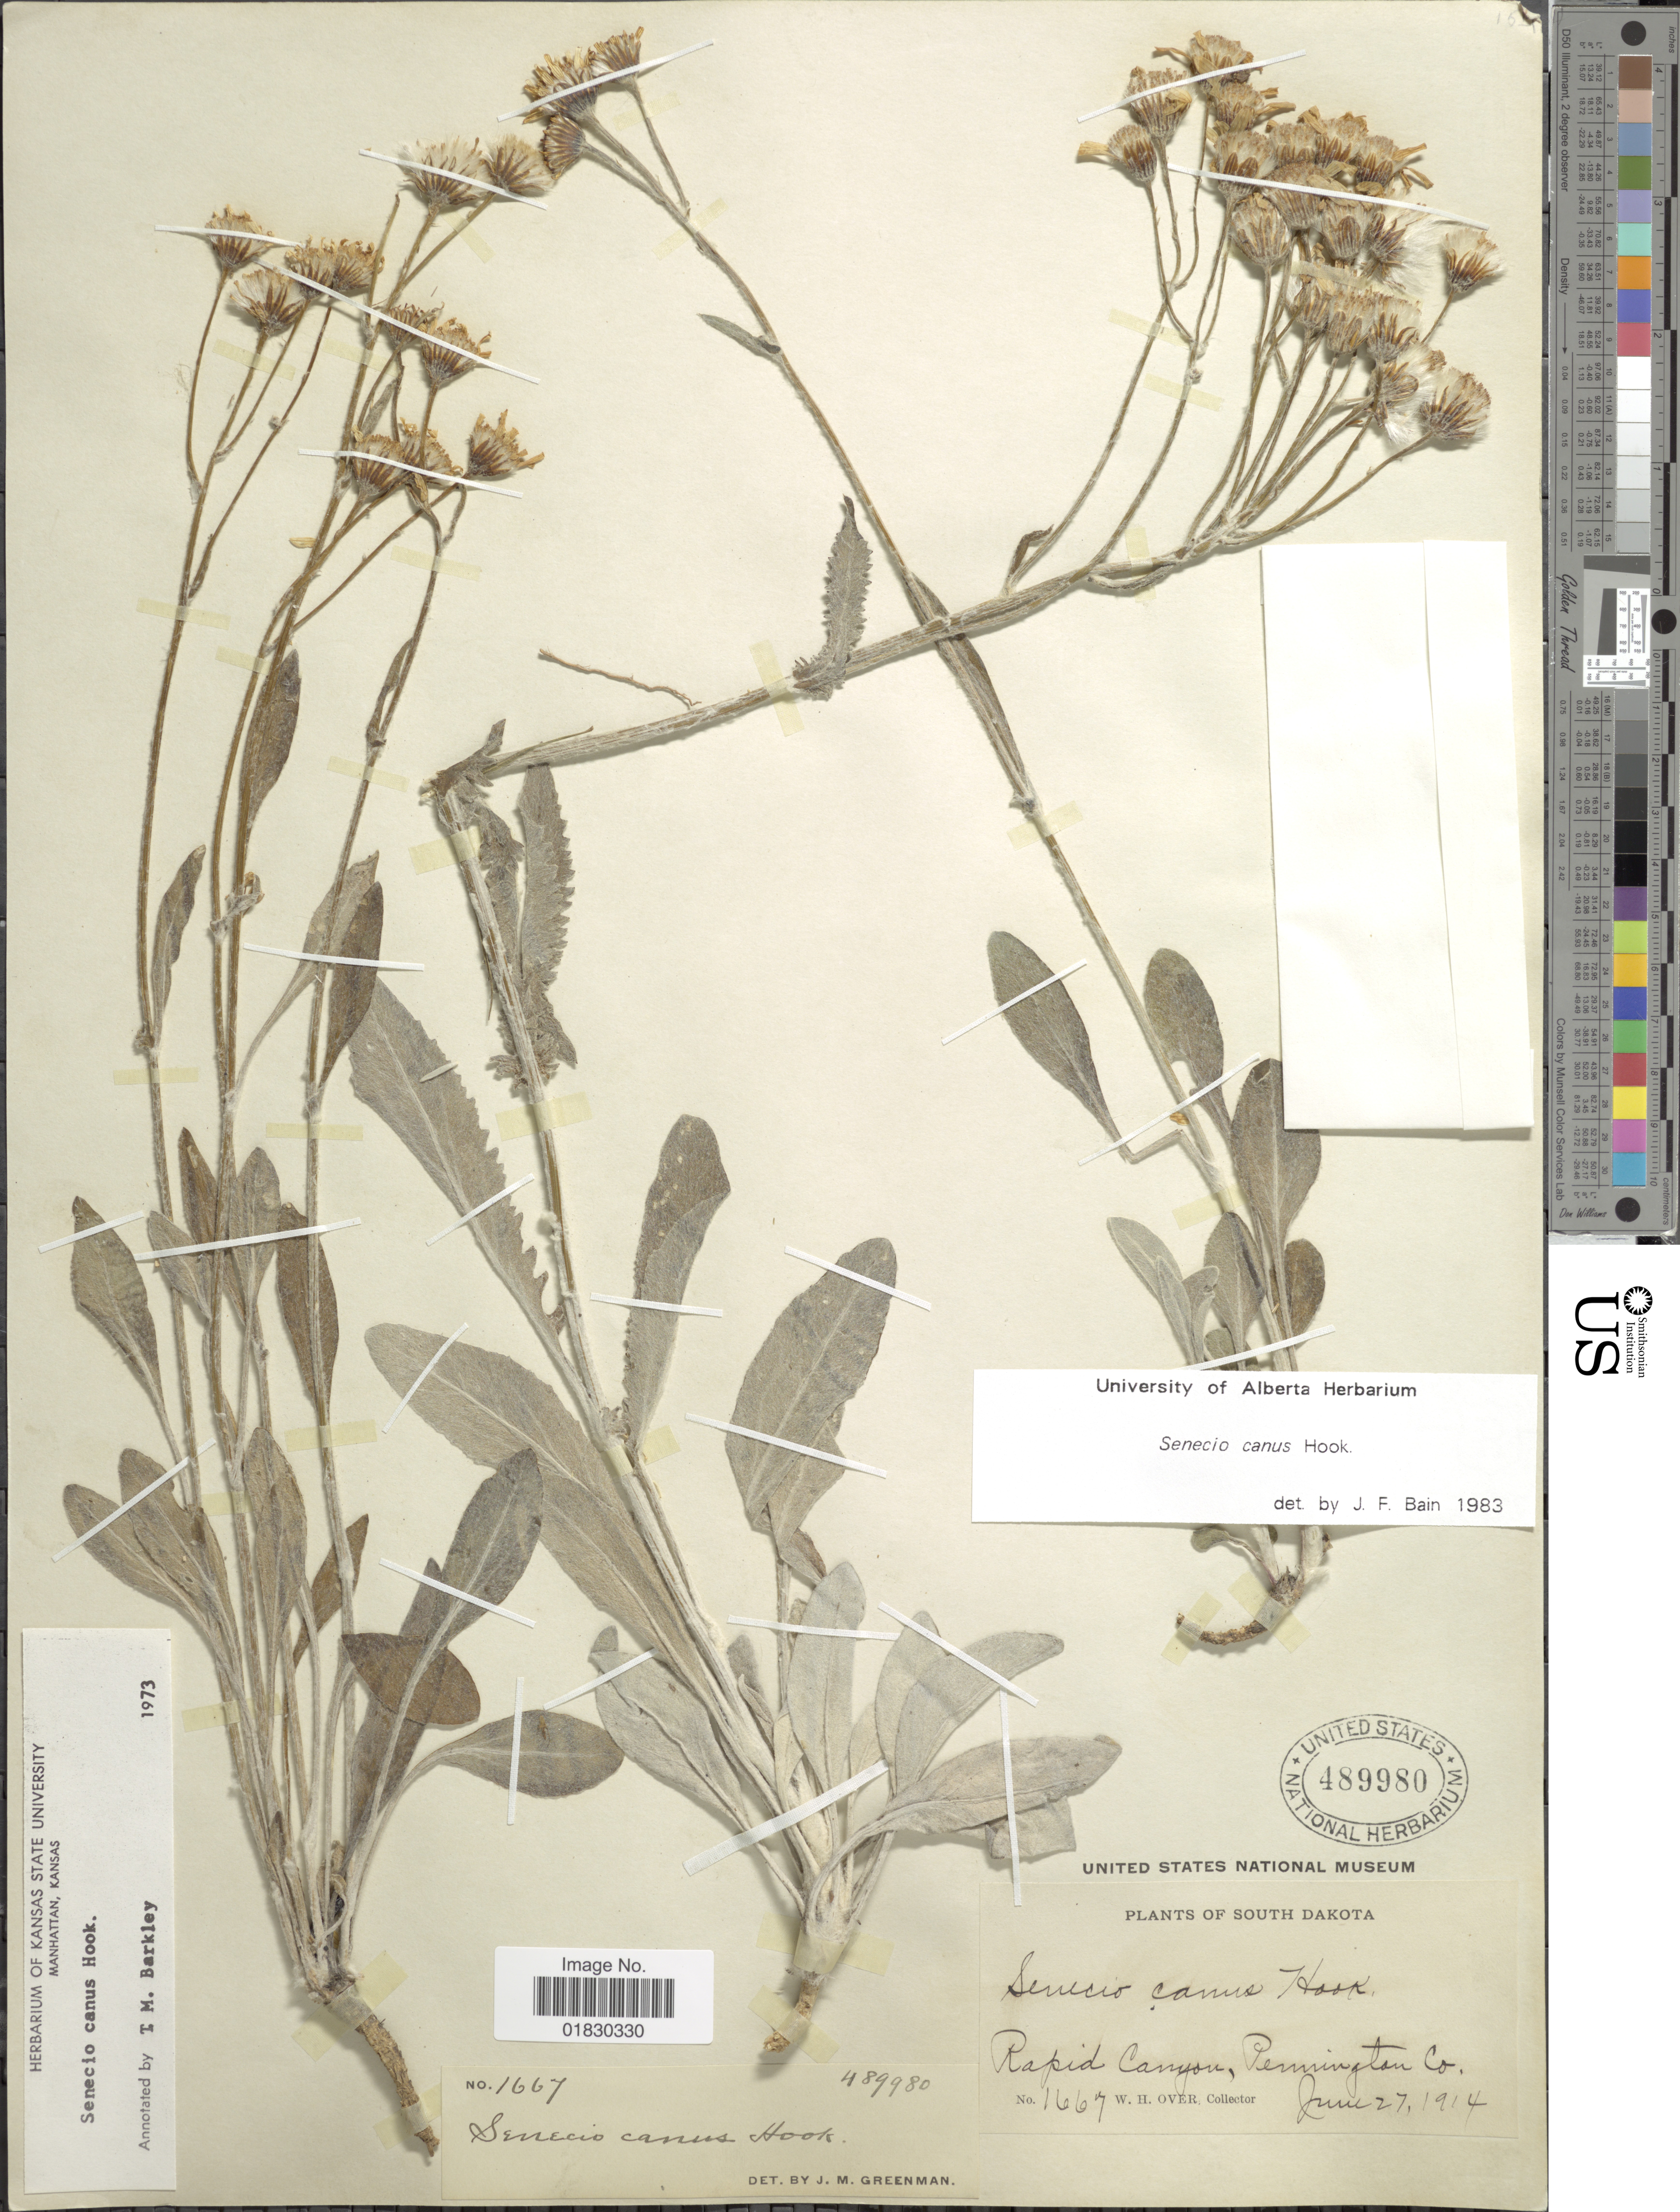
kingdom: Plantae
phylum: Tracheophyta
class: Magnoliopsida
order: Asterales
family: Asteraceae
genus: Packera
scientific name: Packera cana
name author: (Hook.) W.A. Weber & Á. Löve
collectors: W. Over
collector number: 1667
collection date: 1914-06-27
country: United States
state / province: South Dakota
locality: Rapid Canyon, Pennington Co.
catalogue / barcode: US 489980